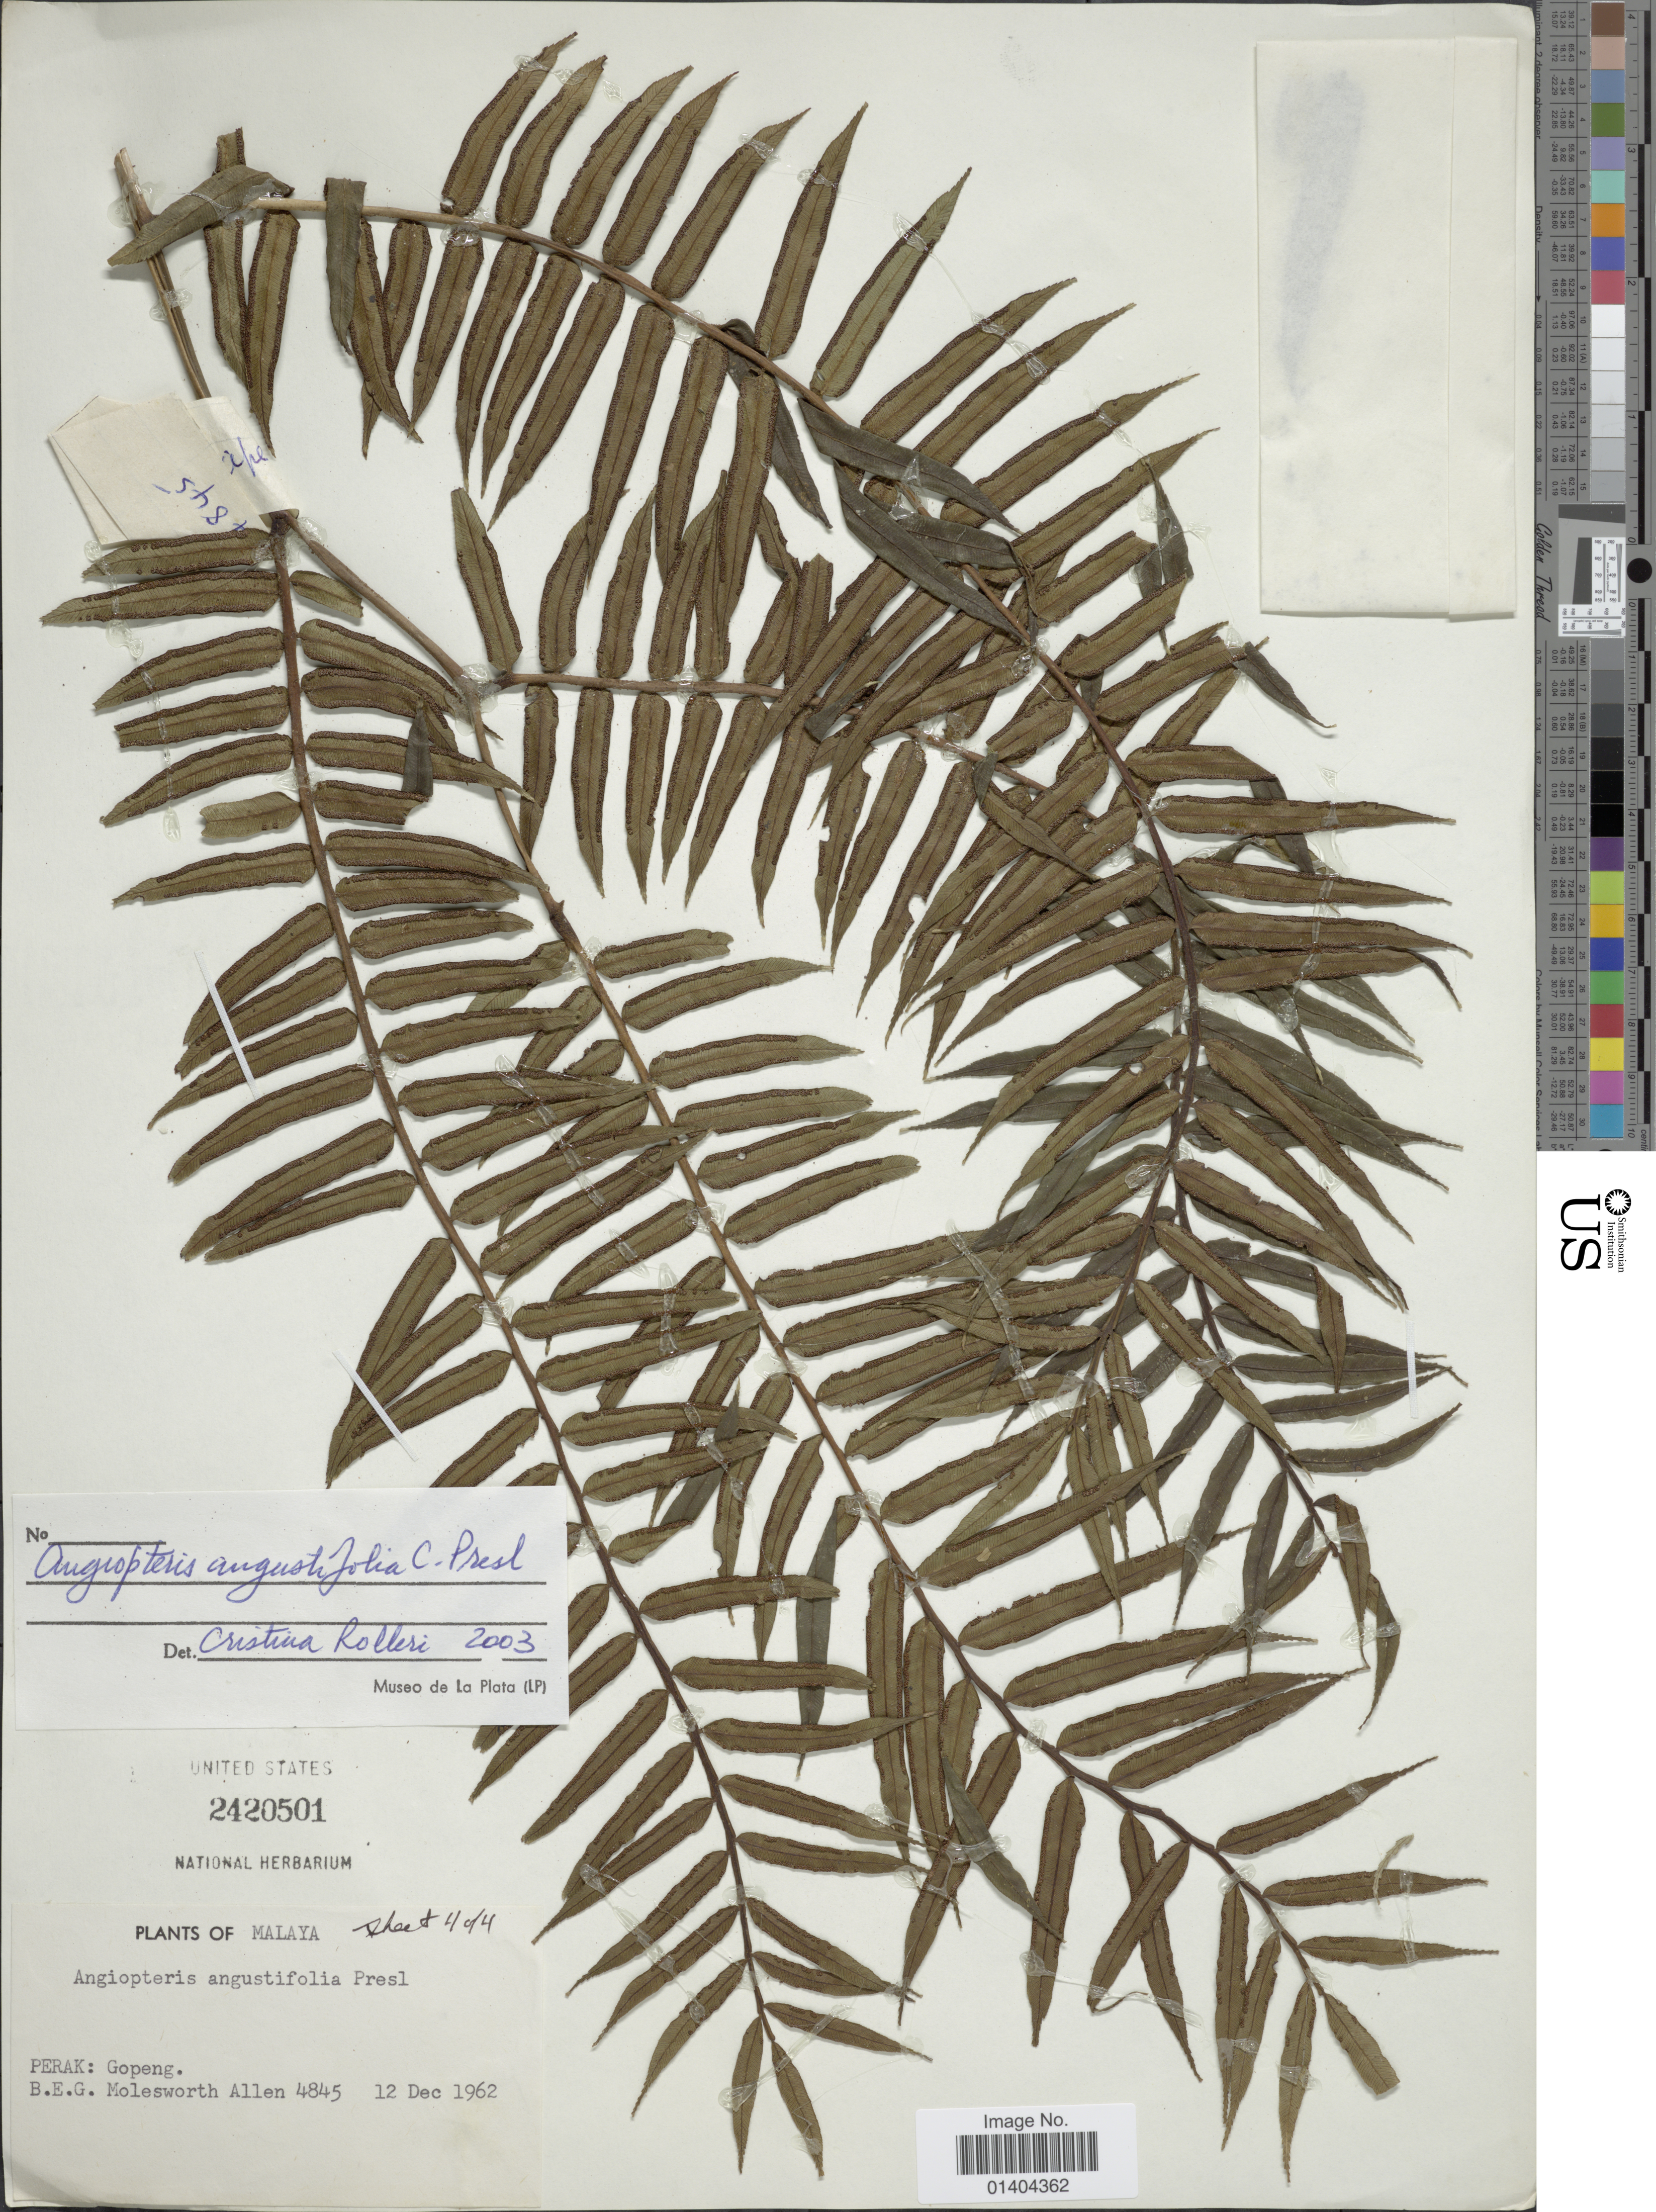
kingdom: Plantae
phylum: Tracheophyta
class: Polypodiopsida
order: Marattiales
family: Marattiaceae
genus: Angiopteris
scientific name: Angiopteris angustifolia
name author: C. Presl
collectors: B. E. G. Molesworth-Allen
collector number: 4845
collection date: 1962-12-12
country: Malaysia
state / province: Perak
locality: Gopeng, Malaya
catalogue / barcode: US 2420501